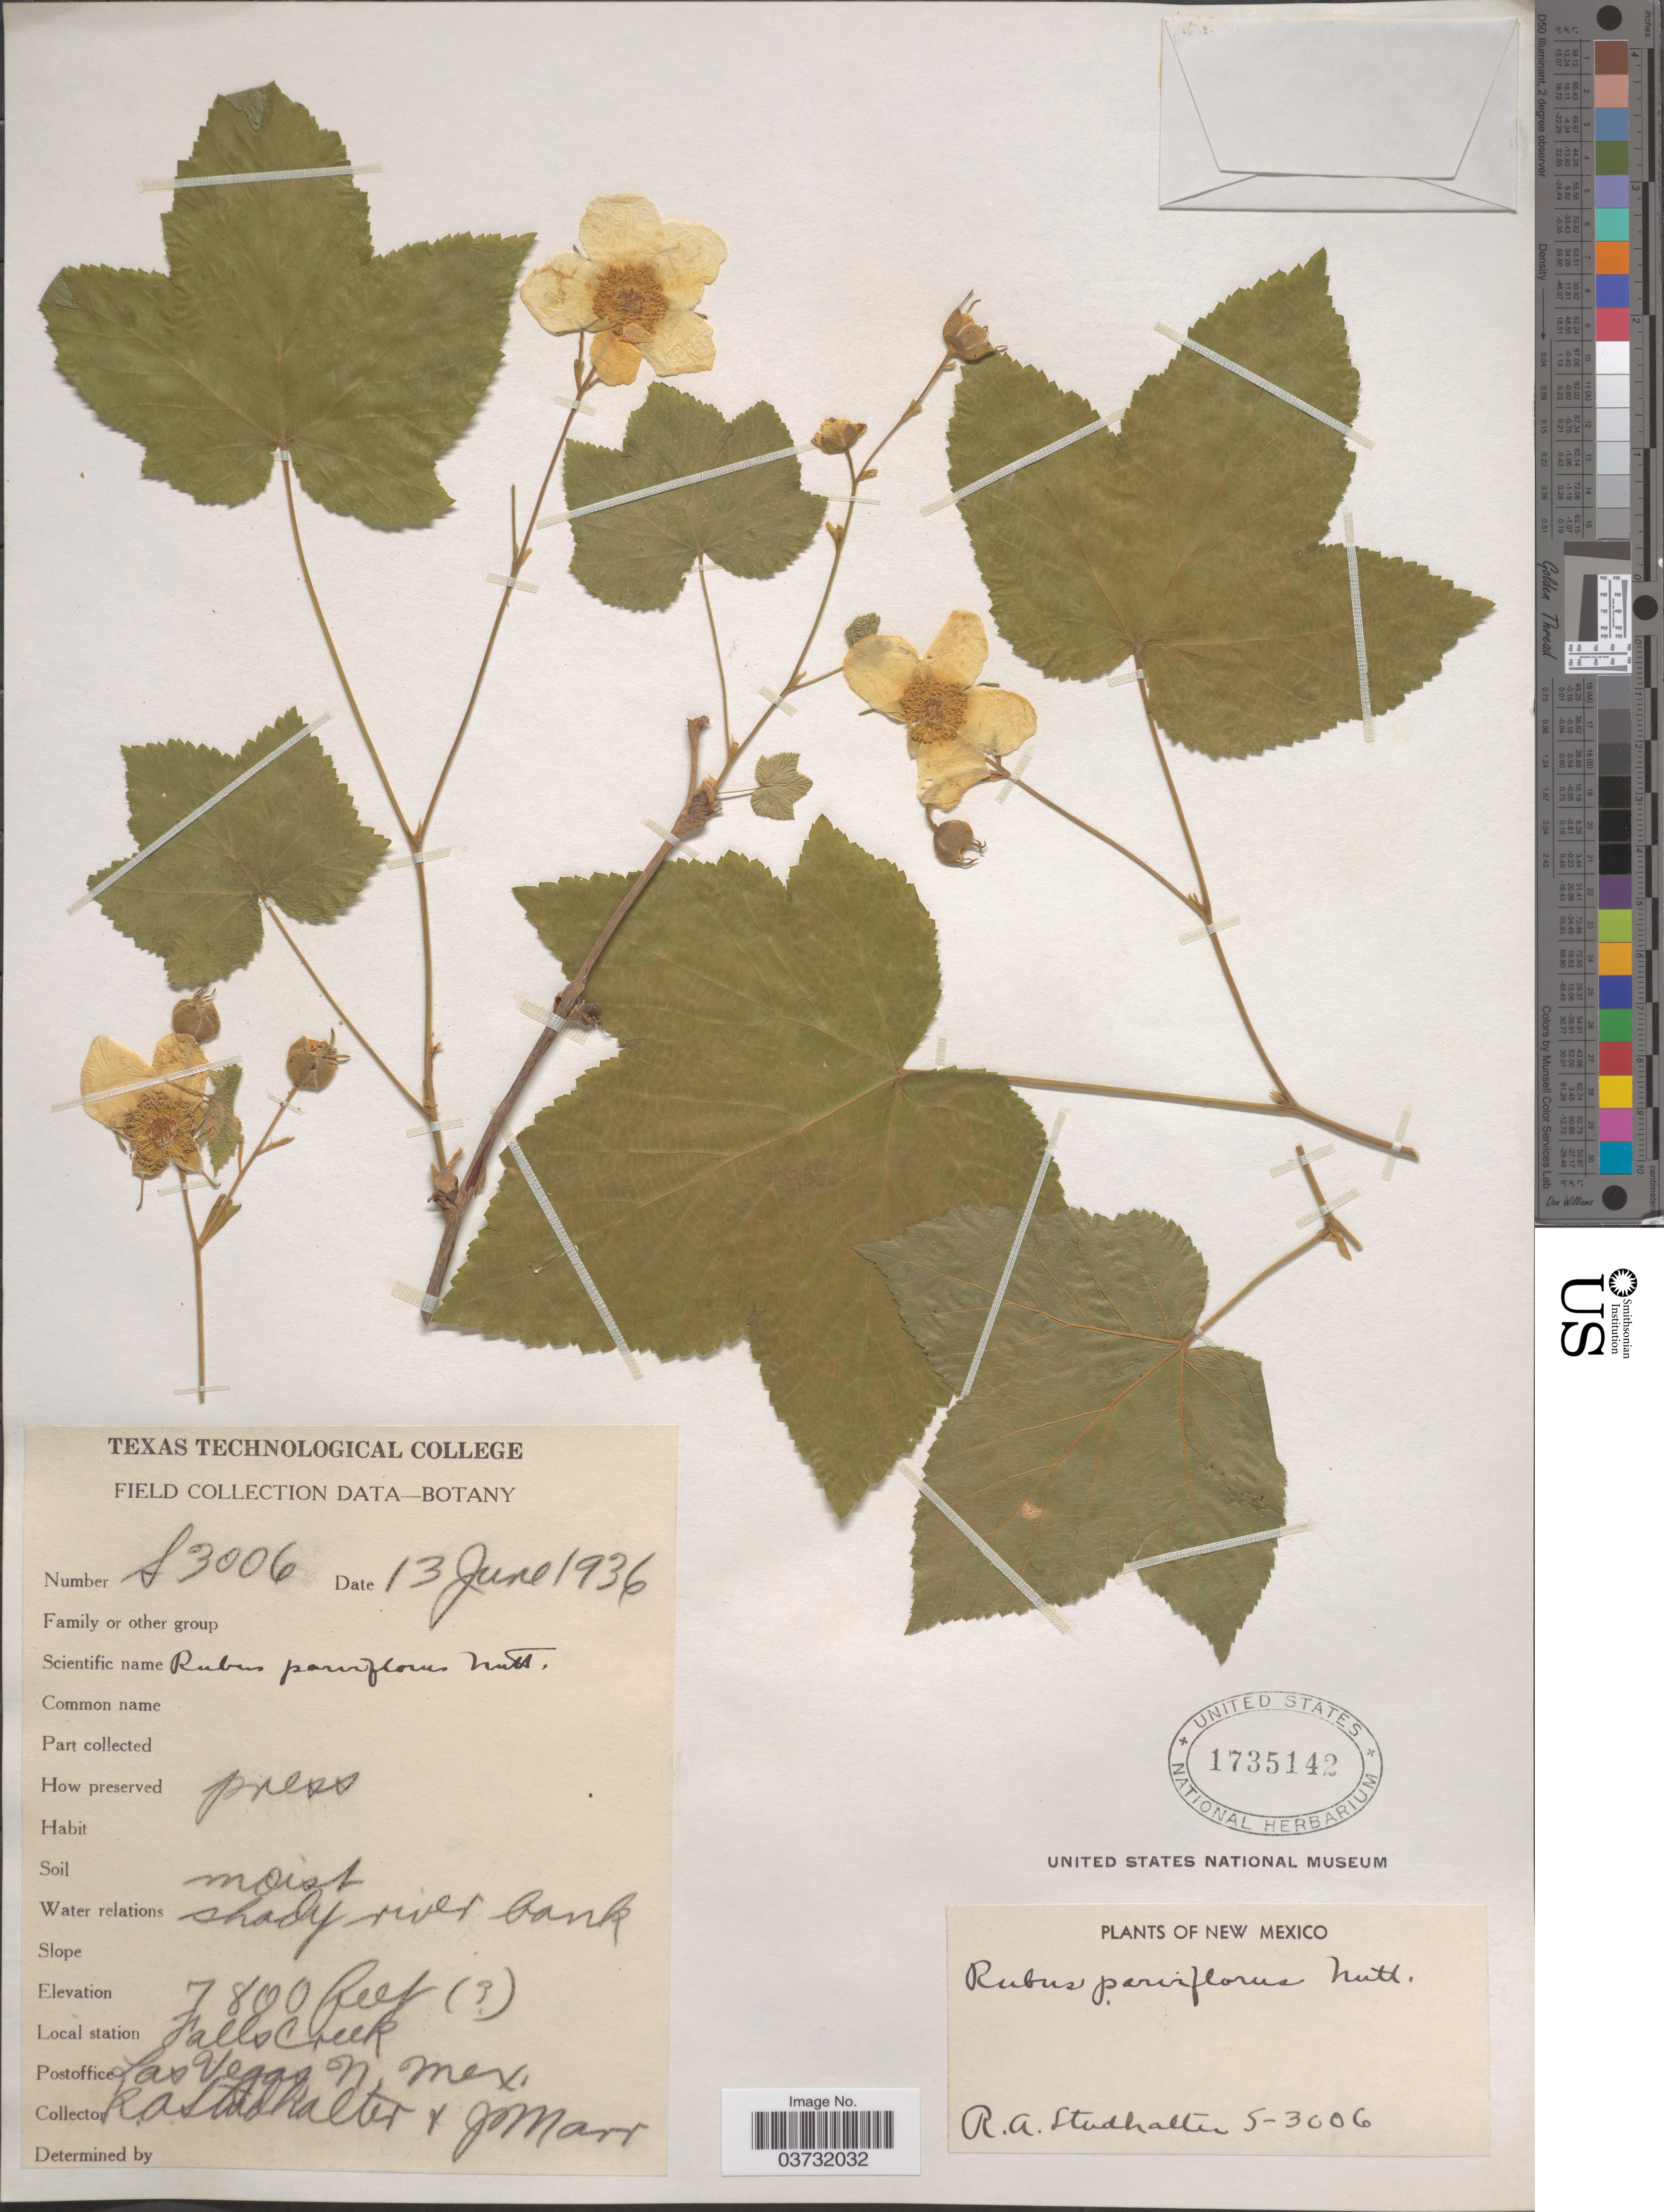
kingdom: Plantae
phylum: Tracheophyta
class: Magnoliopsida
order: Rosales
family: Rosaceae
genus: Rubus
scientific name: Rubus parviflorus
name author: Nutt.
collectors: R. Studhalter & J. Marr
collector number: S3006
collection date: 1936-06-13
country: United States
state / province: New Mexico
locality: Falls Creek. Las Vegas on Mex.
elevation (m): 2377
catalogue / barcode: US 1735142